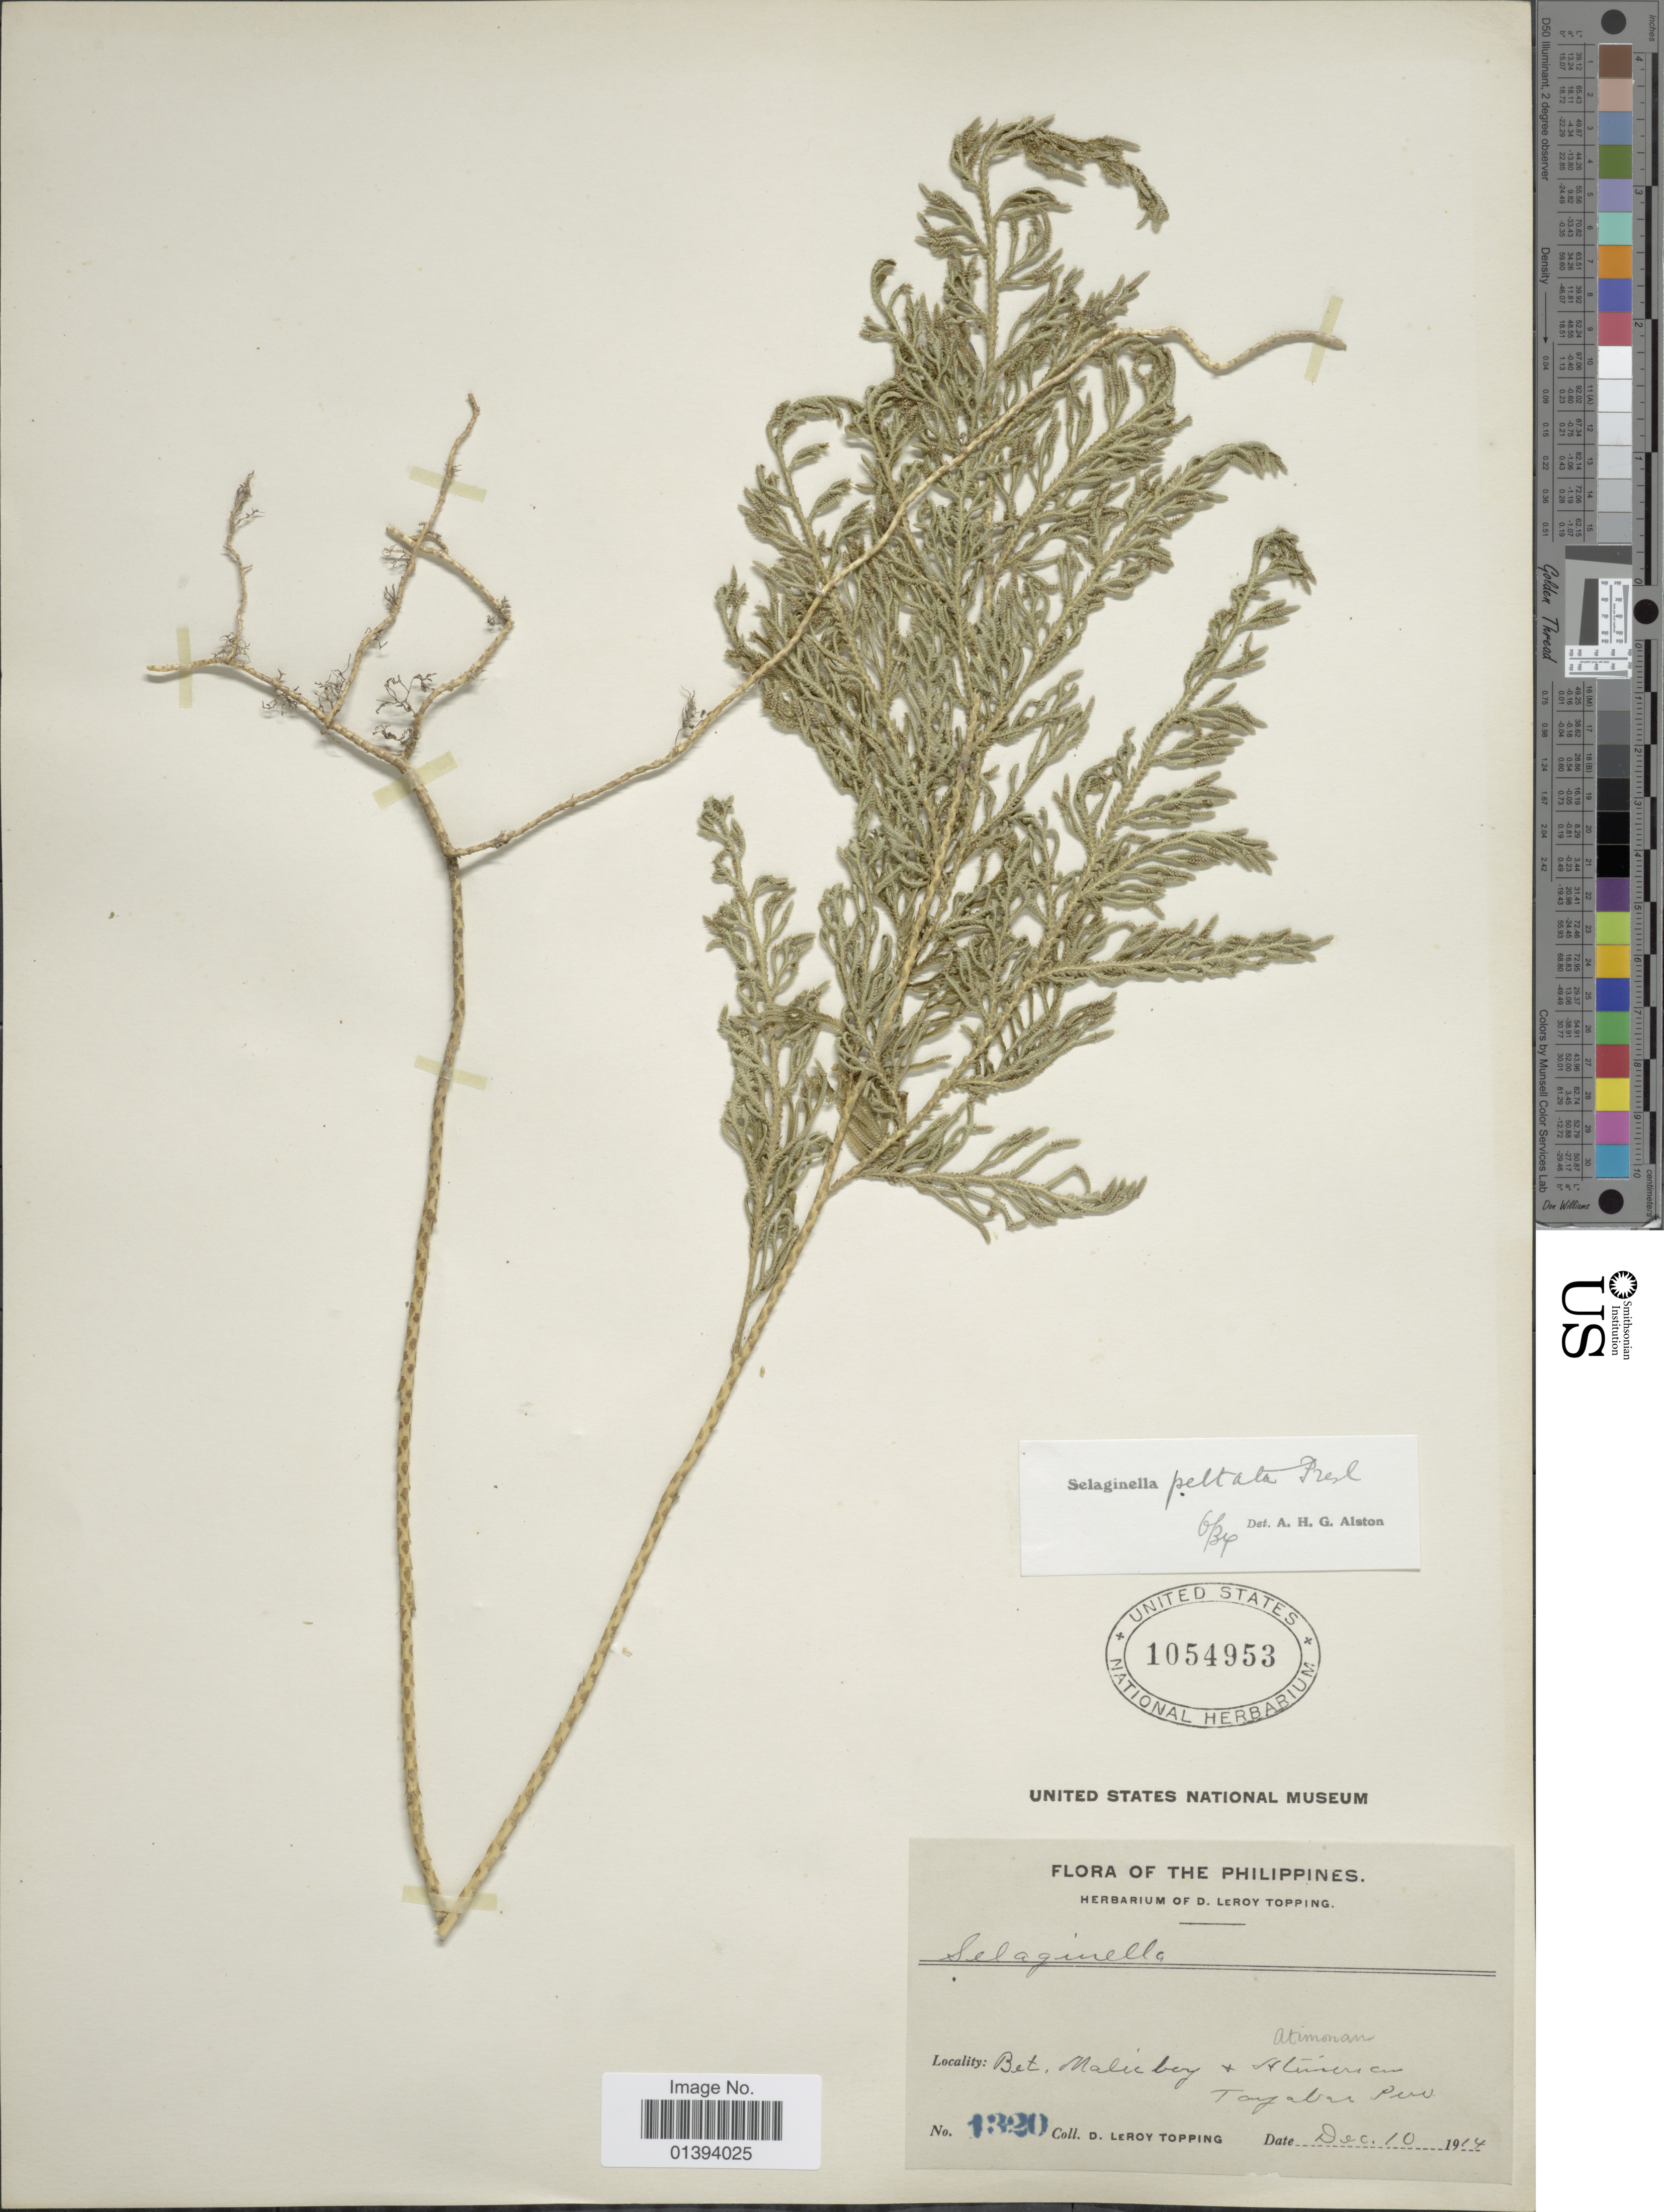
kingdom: Plantae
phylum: Tracheophyta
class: Lycopodiopsida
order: Selaginellales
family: Selaginellaceae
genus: Selaginella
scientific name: Selaginella peltata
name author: C. Presl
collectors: D. L. Topping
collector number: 1320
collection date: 1914-12-10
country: Philippines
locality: Bet. Malisbeng & Atimonan Tayabas prov.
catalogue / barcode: US 1054953